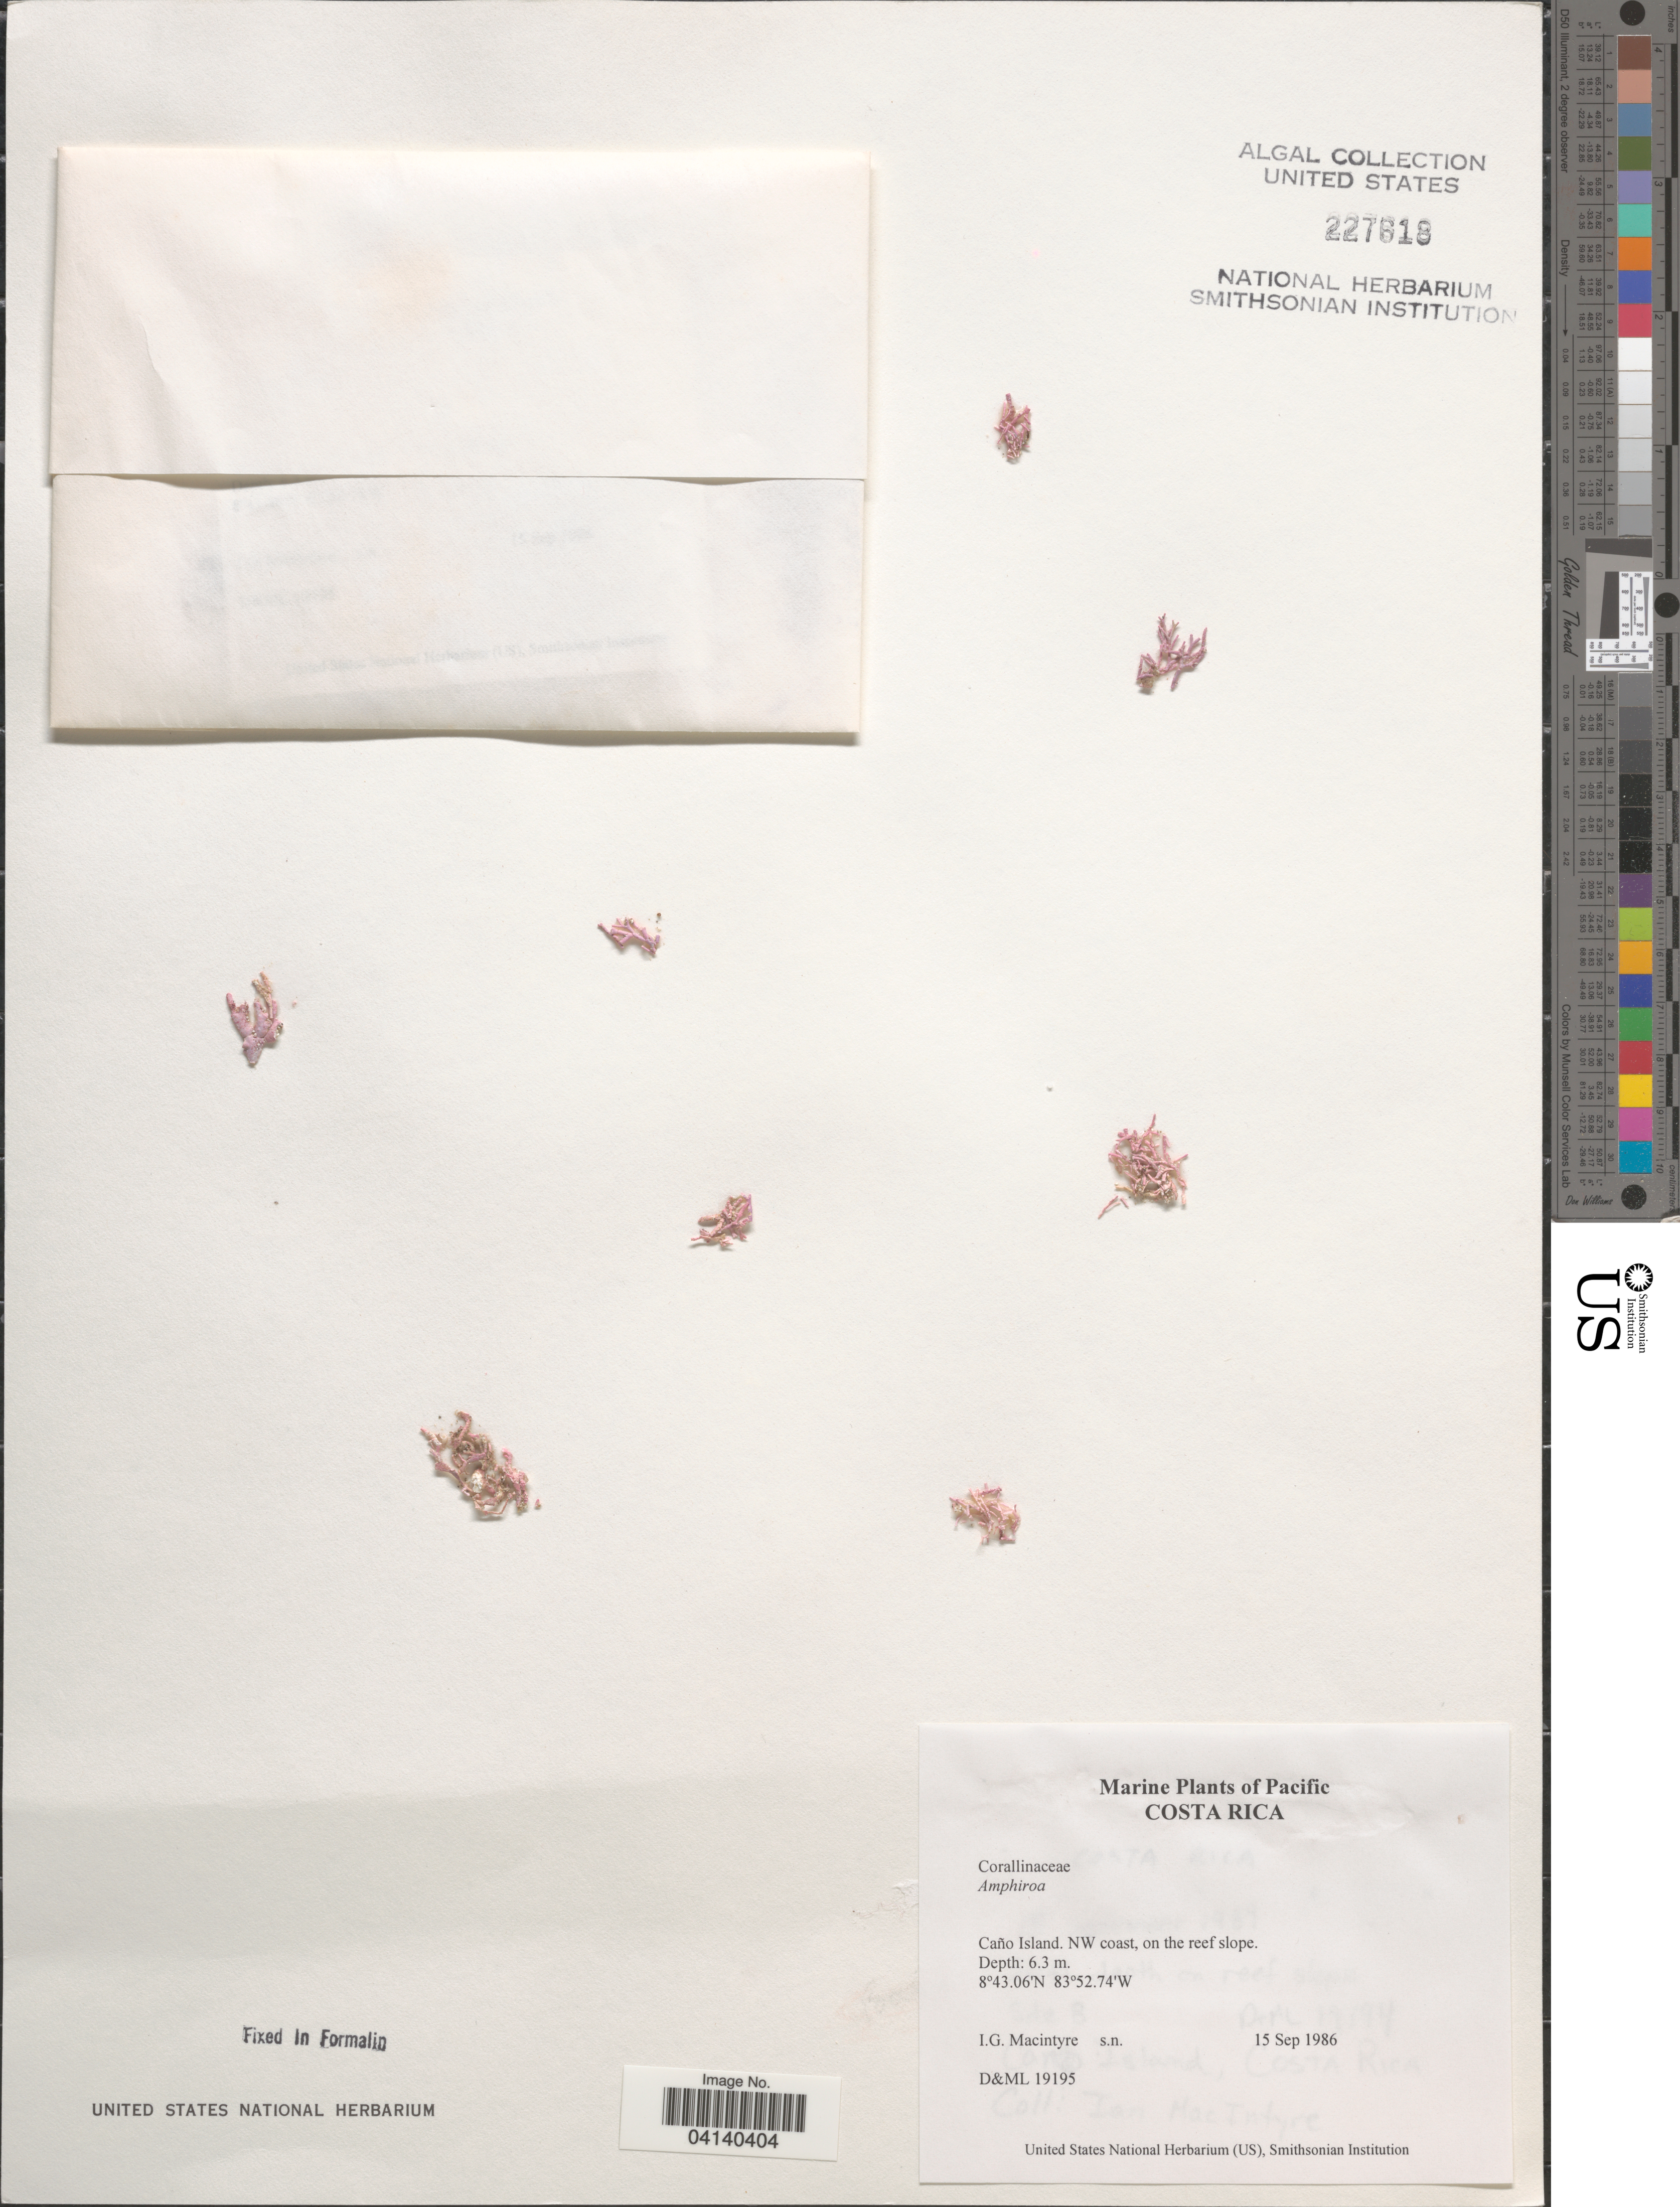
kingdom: Plantae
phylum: Rhodophyta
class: Florideophyceae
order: Corallinales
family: Lithophyllaceae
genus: Amphiroa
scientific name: Amphiroa sp.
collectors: I. Macintyre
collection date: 1986-09-15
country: Costa Rica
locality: Caño Island. NW coast, on the reef slope.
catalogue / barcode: US 227618